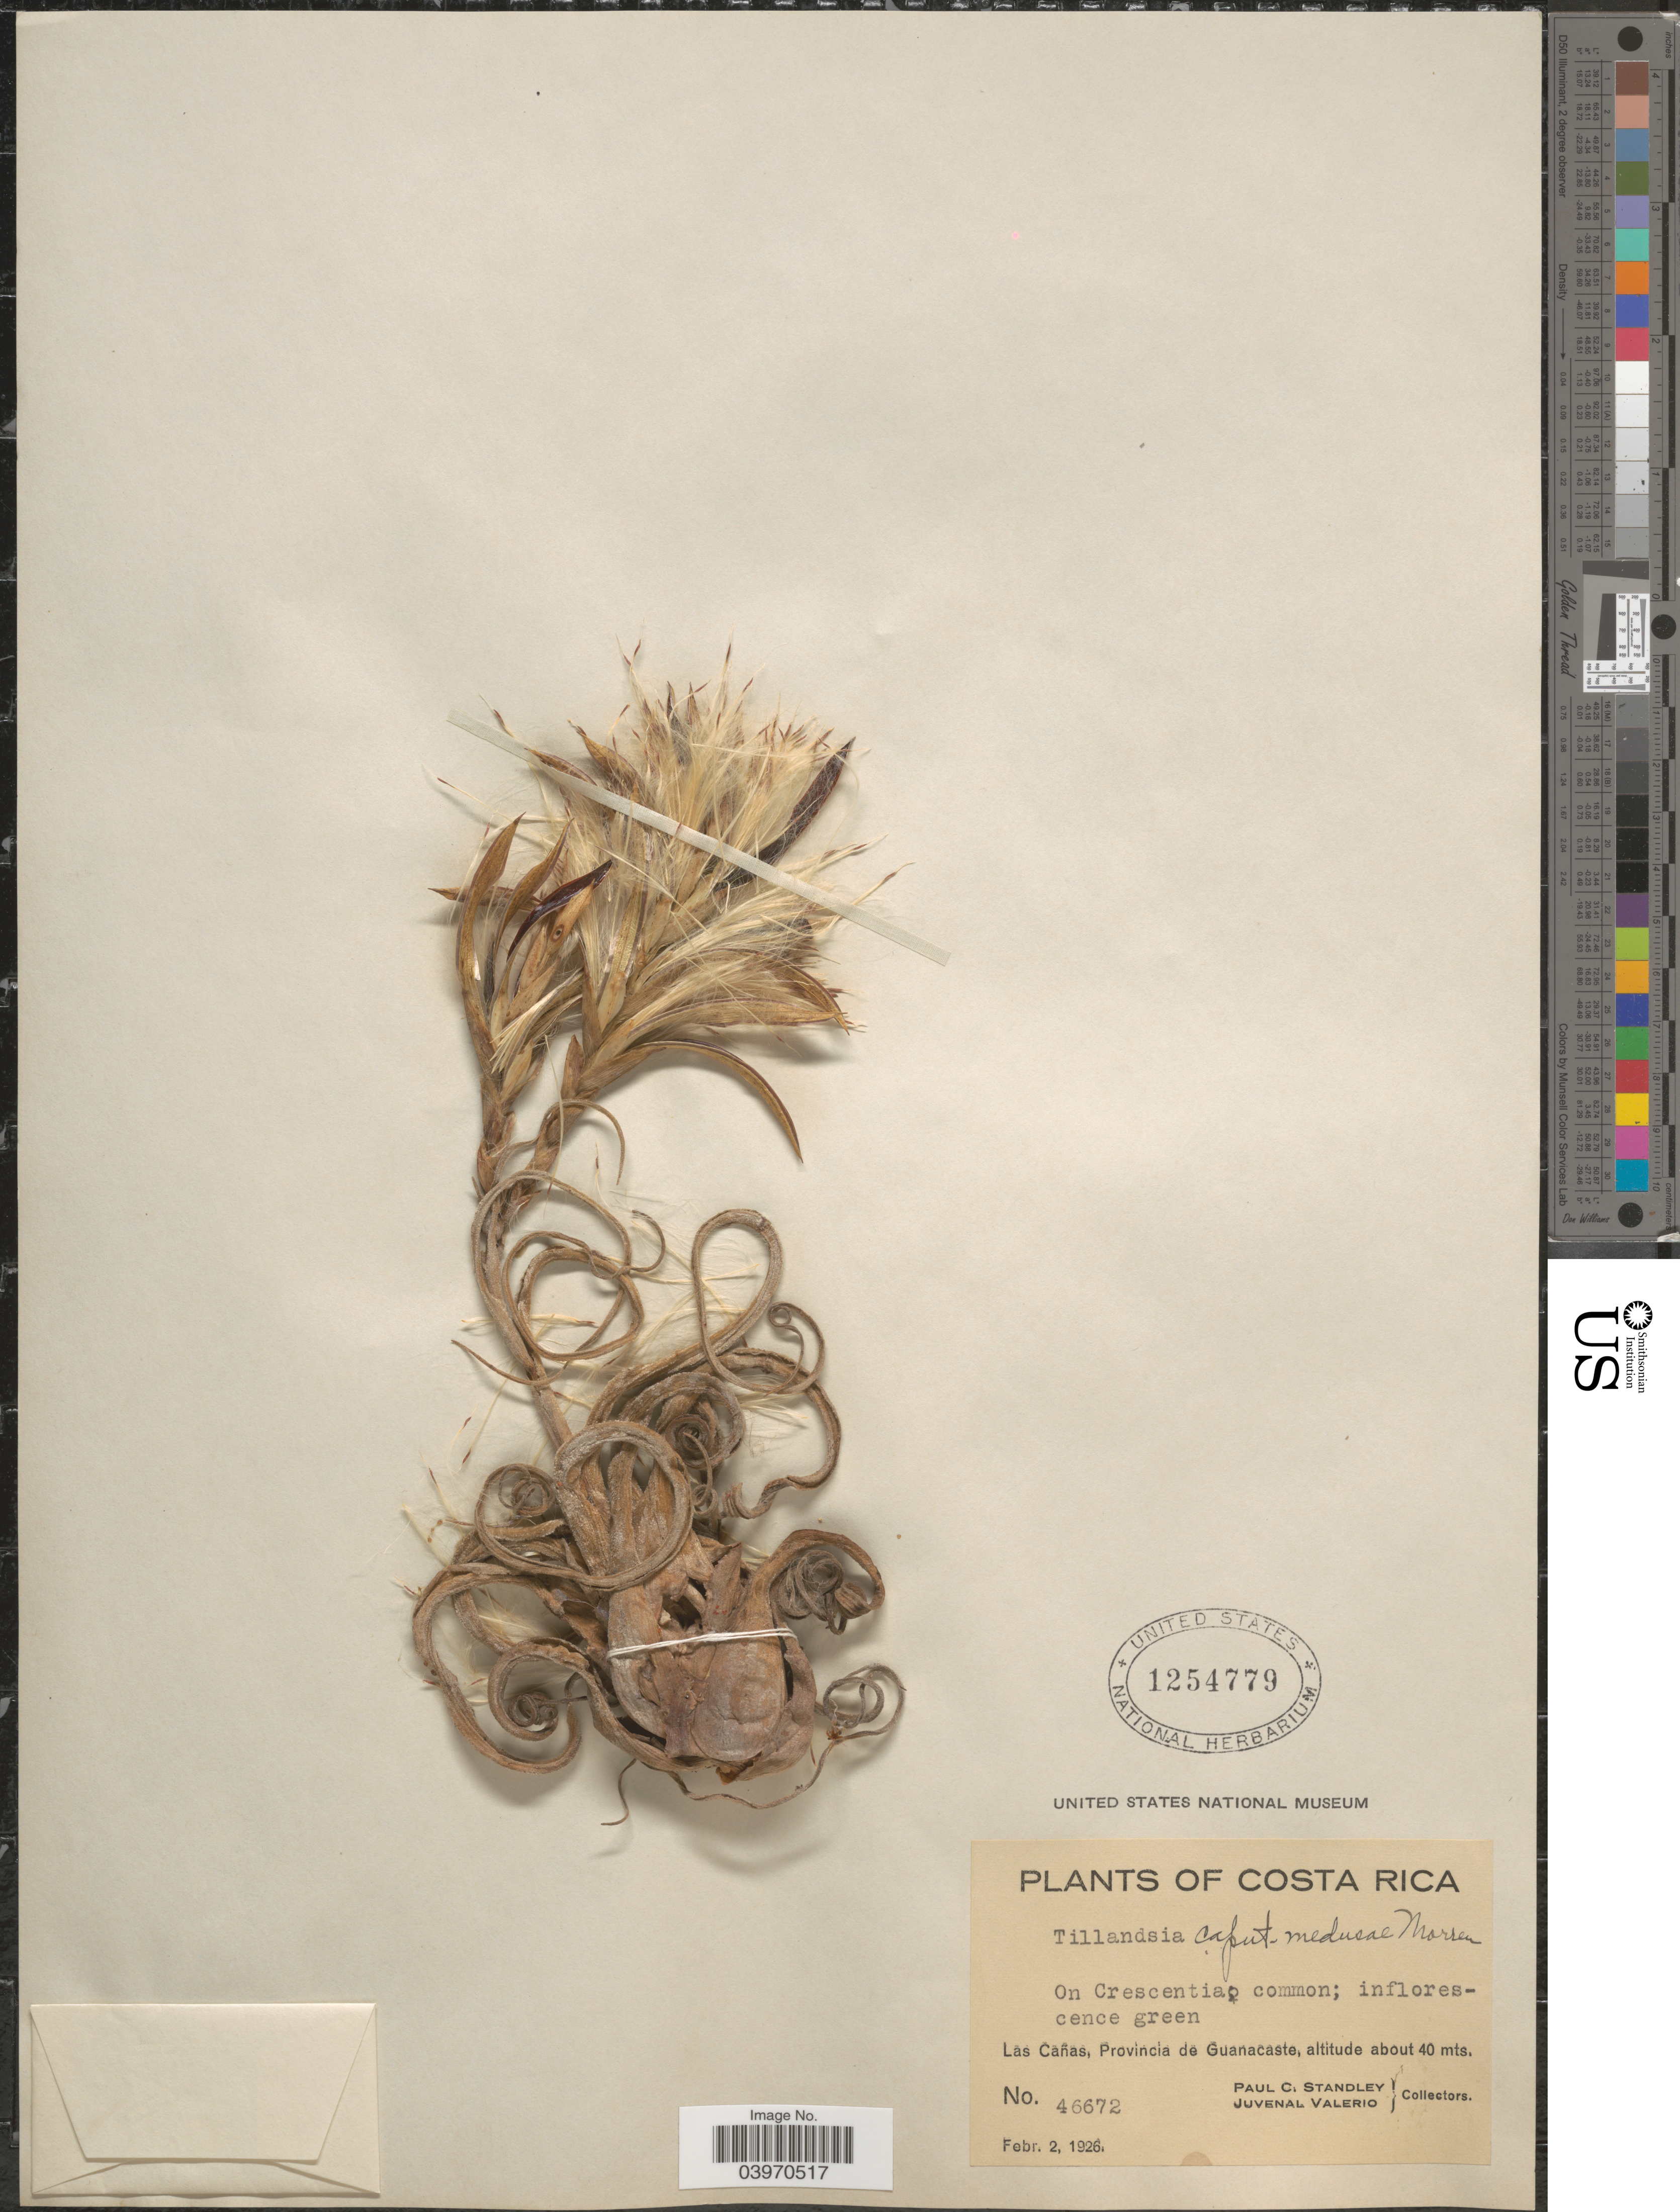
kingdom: Plantae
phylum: Tracheophyta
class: Liliopsida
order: Poales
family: Bromeliaceae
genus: Tillandsia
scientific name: Tillandsia caput-medusae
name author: É. Morren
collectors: P. C. Standley & J. Valerio R.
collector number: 46672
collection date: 1926-02-02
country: Costa Rica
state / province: Guanacaste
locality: Las Cañas.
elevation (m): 40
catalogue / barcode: US 1254779